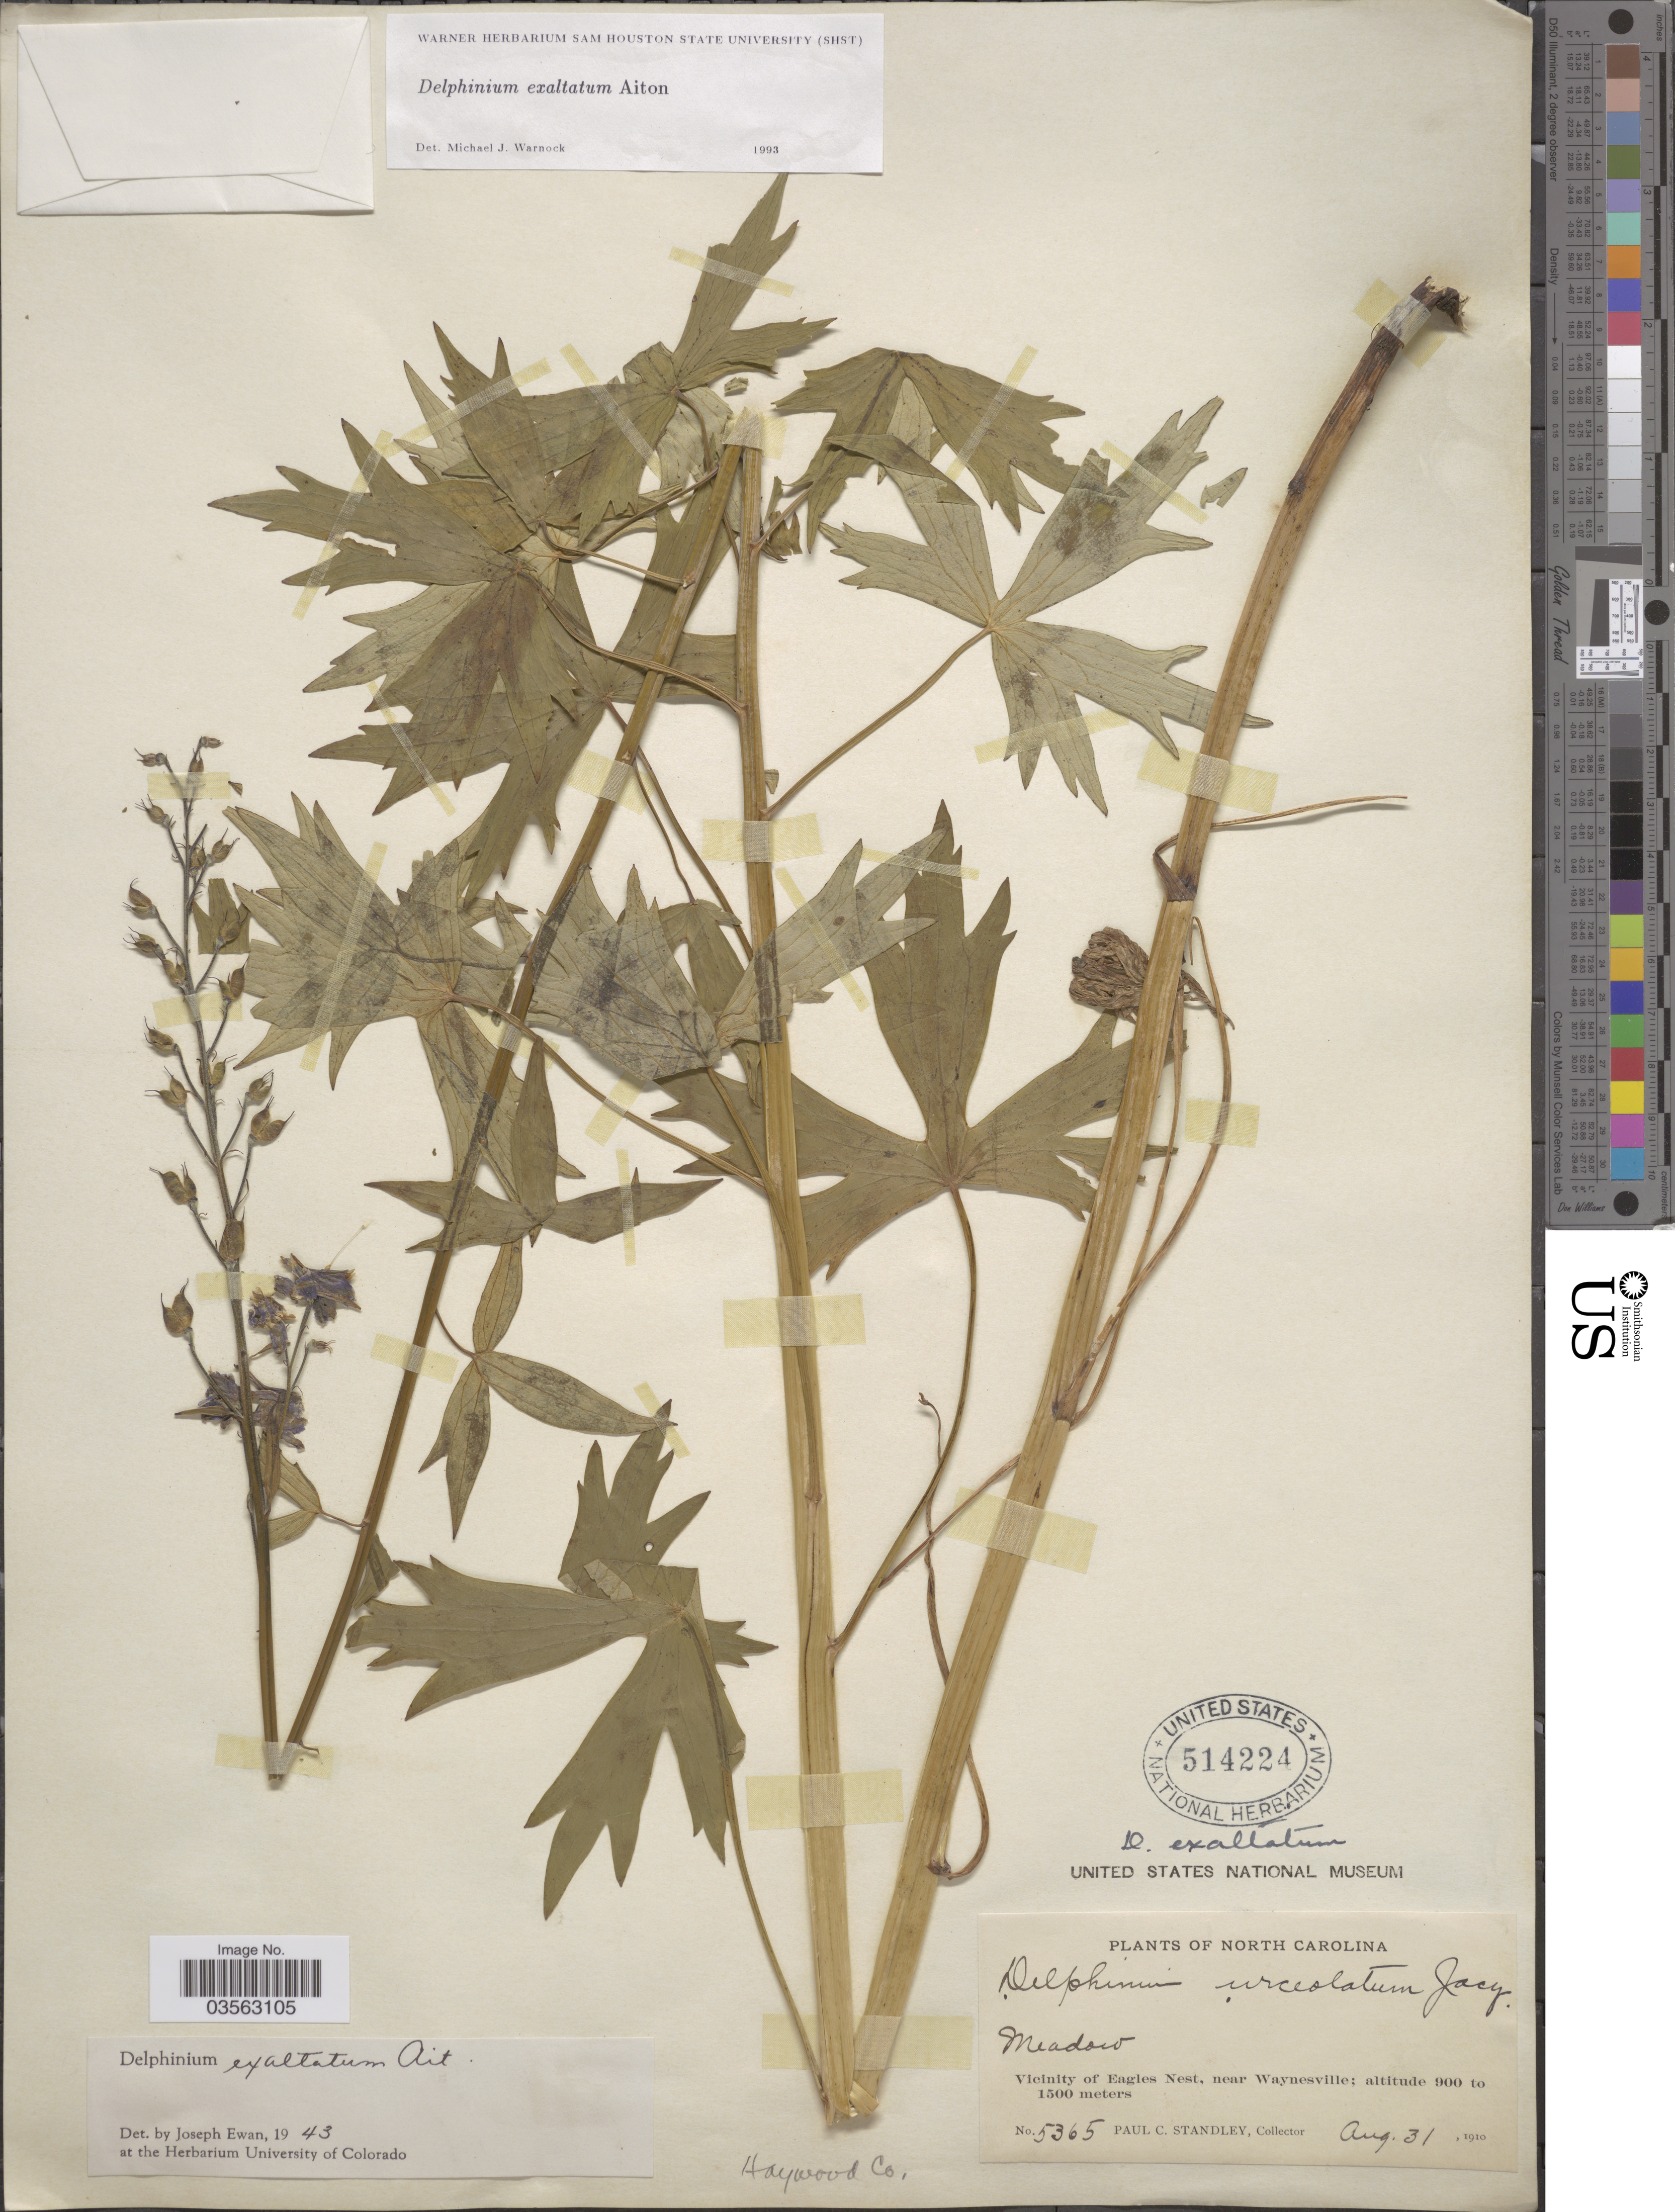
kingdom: Plantae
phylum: Tracheophyta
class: Magnoliopsida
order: Ranunculales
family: Ranunculaceae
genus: Delphinium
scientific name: Delphinium exaltatum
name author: Aiton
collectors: P. C. Standley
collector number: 5365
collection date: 1910-08-31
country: United States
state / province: North Carolina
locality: Vicinity of Eagles Nest, near Waynesville. Haywood Co.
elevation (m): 900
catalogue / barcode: US 514224